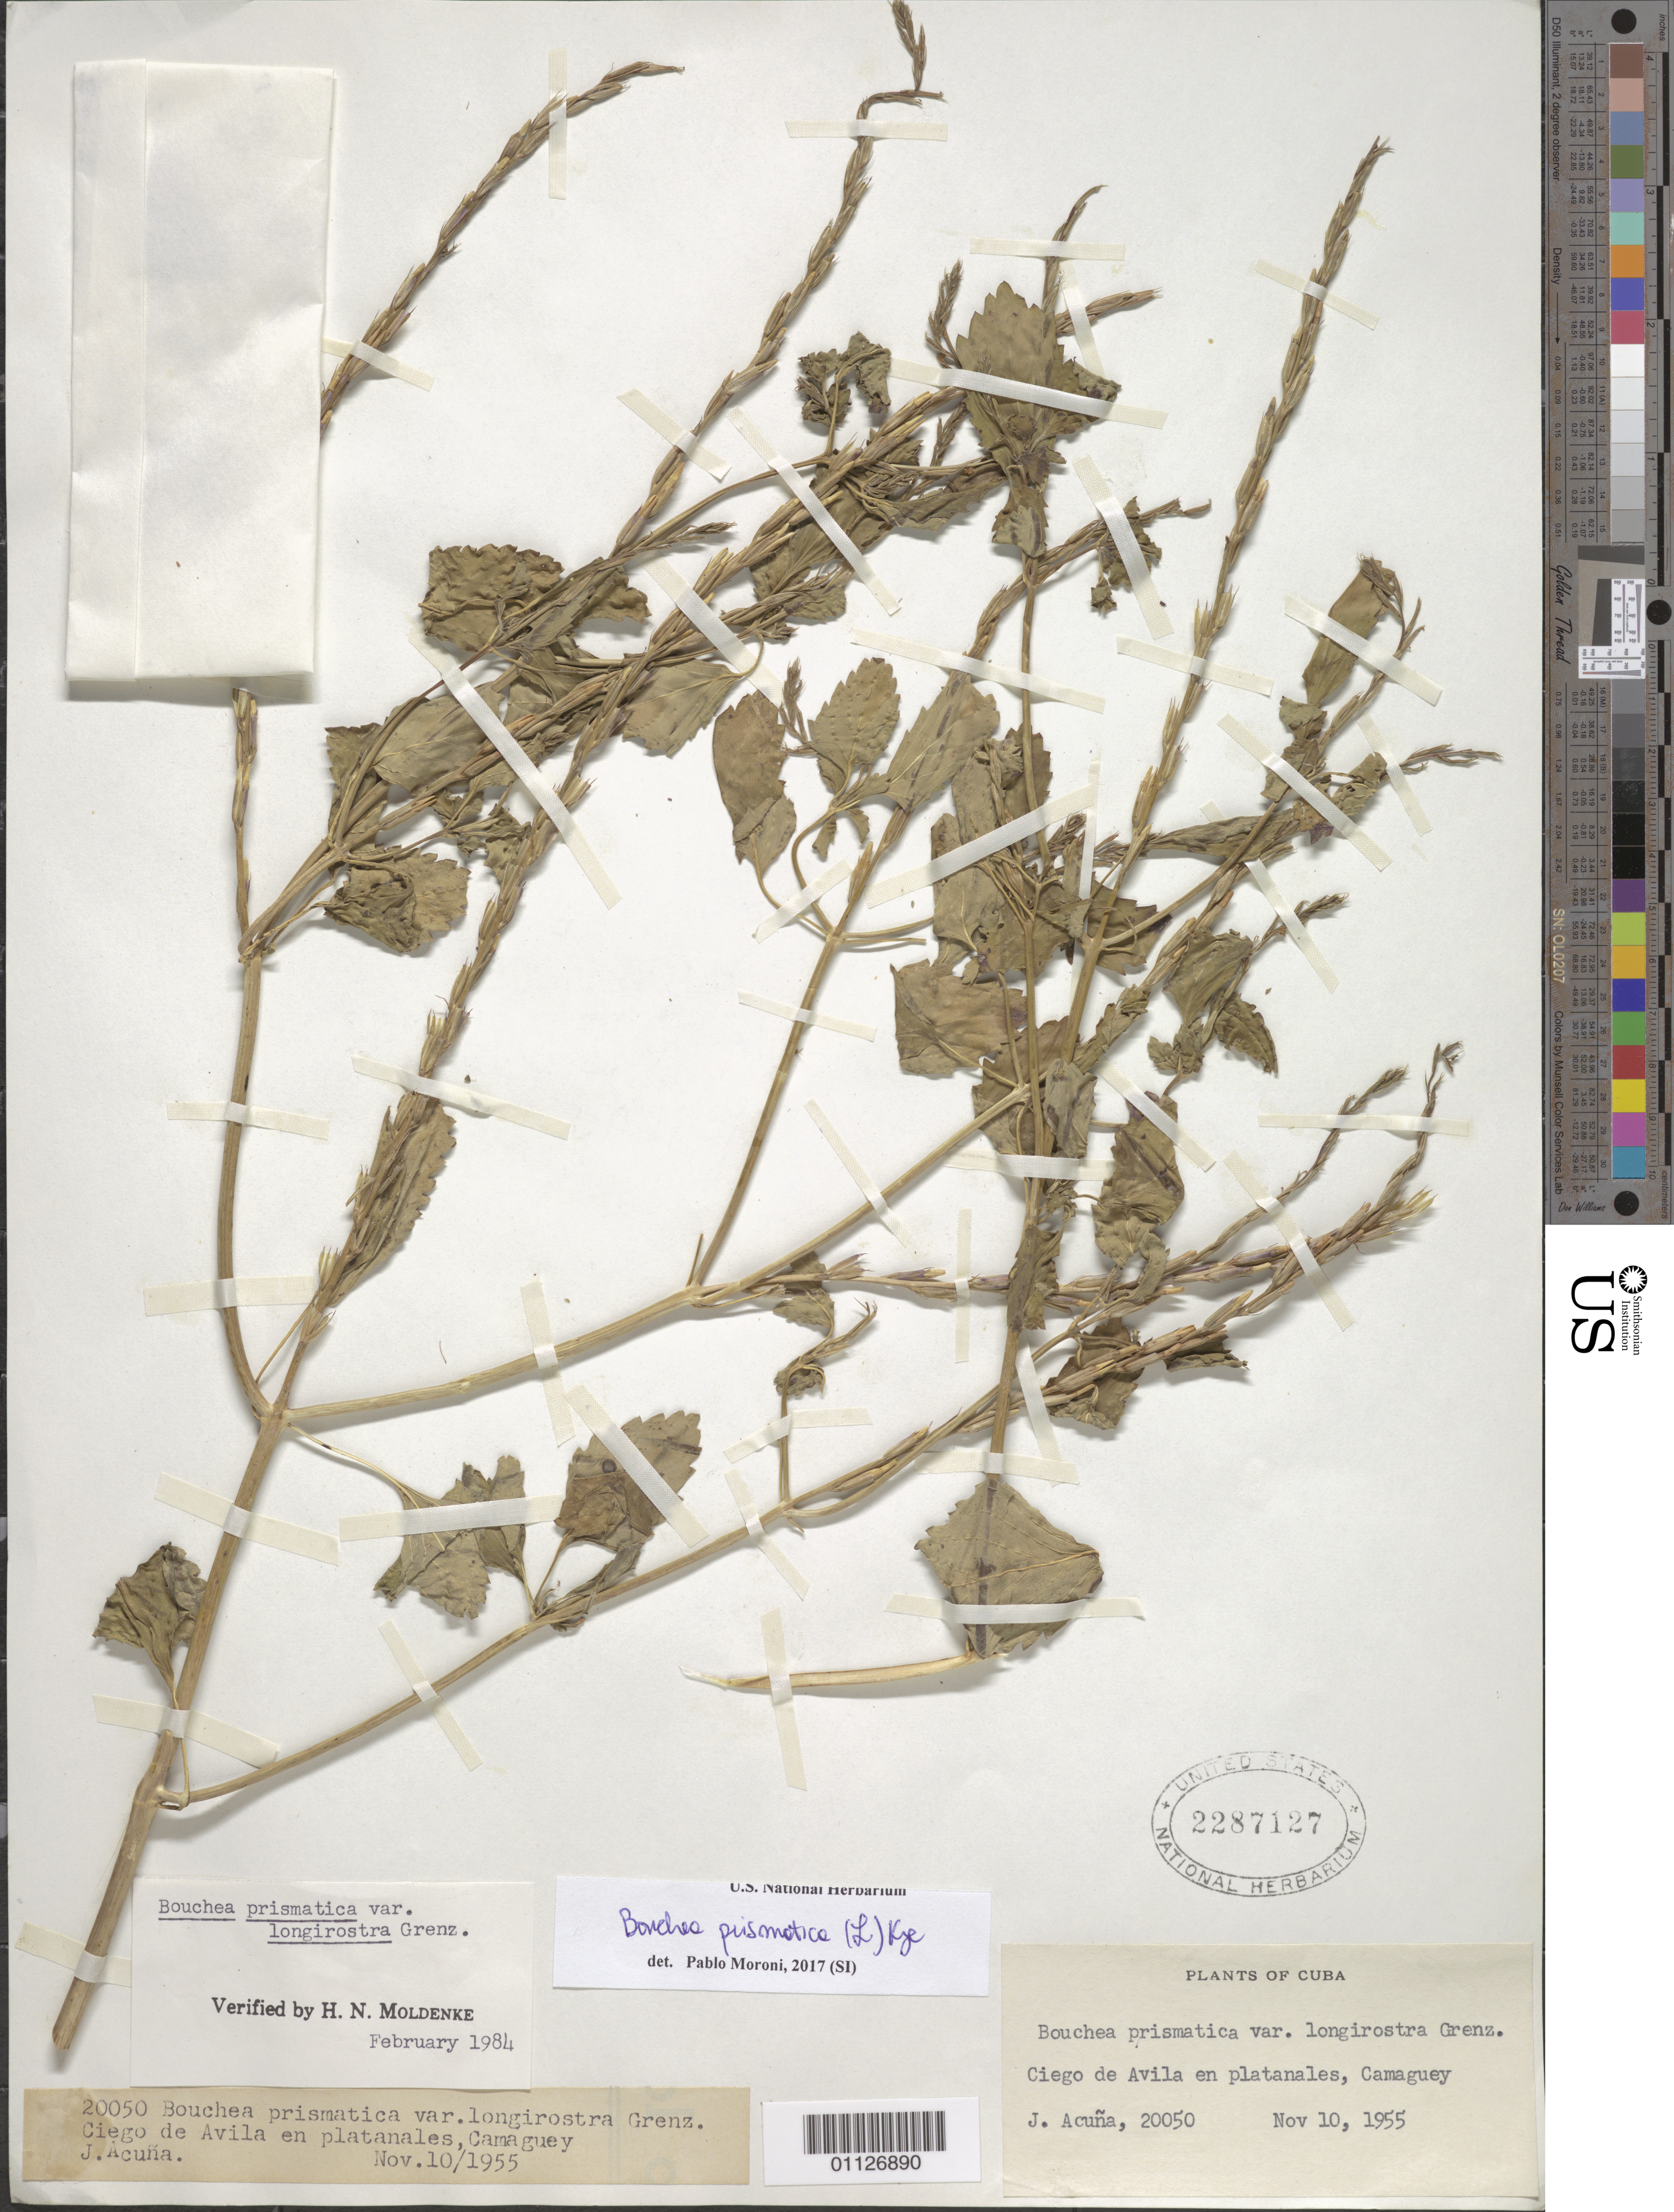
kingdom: Plantae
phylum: Tracheophyta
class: Magnoliopsida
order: Lamiales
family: Verbenaceae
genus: Bouchea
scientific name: Bouchea prismatica var. longirostra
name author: Grenzeb.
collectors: J. Acuña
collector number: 20050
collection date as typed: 10 Nov 1955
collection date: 1955-11-10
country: Cuba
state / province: Camagüey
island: Cuba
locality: Ciego Avila en platanales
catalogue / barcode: US 2287127